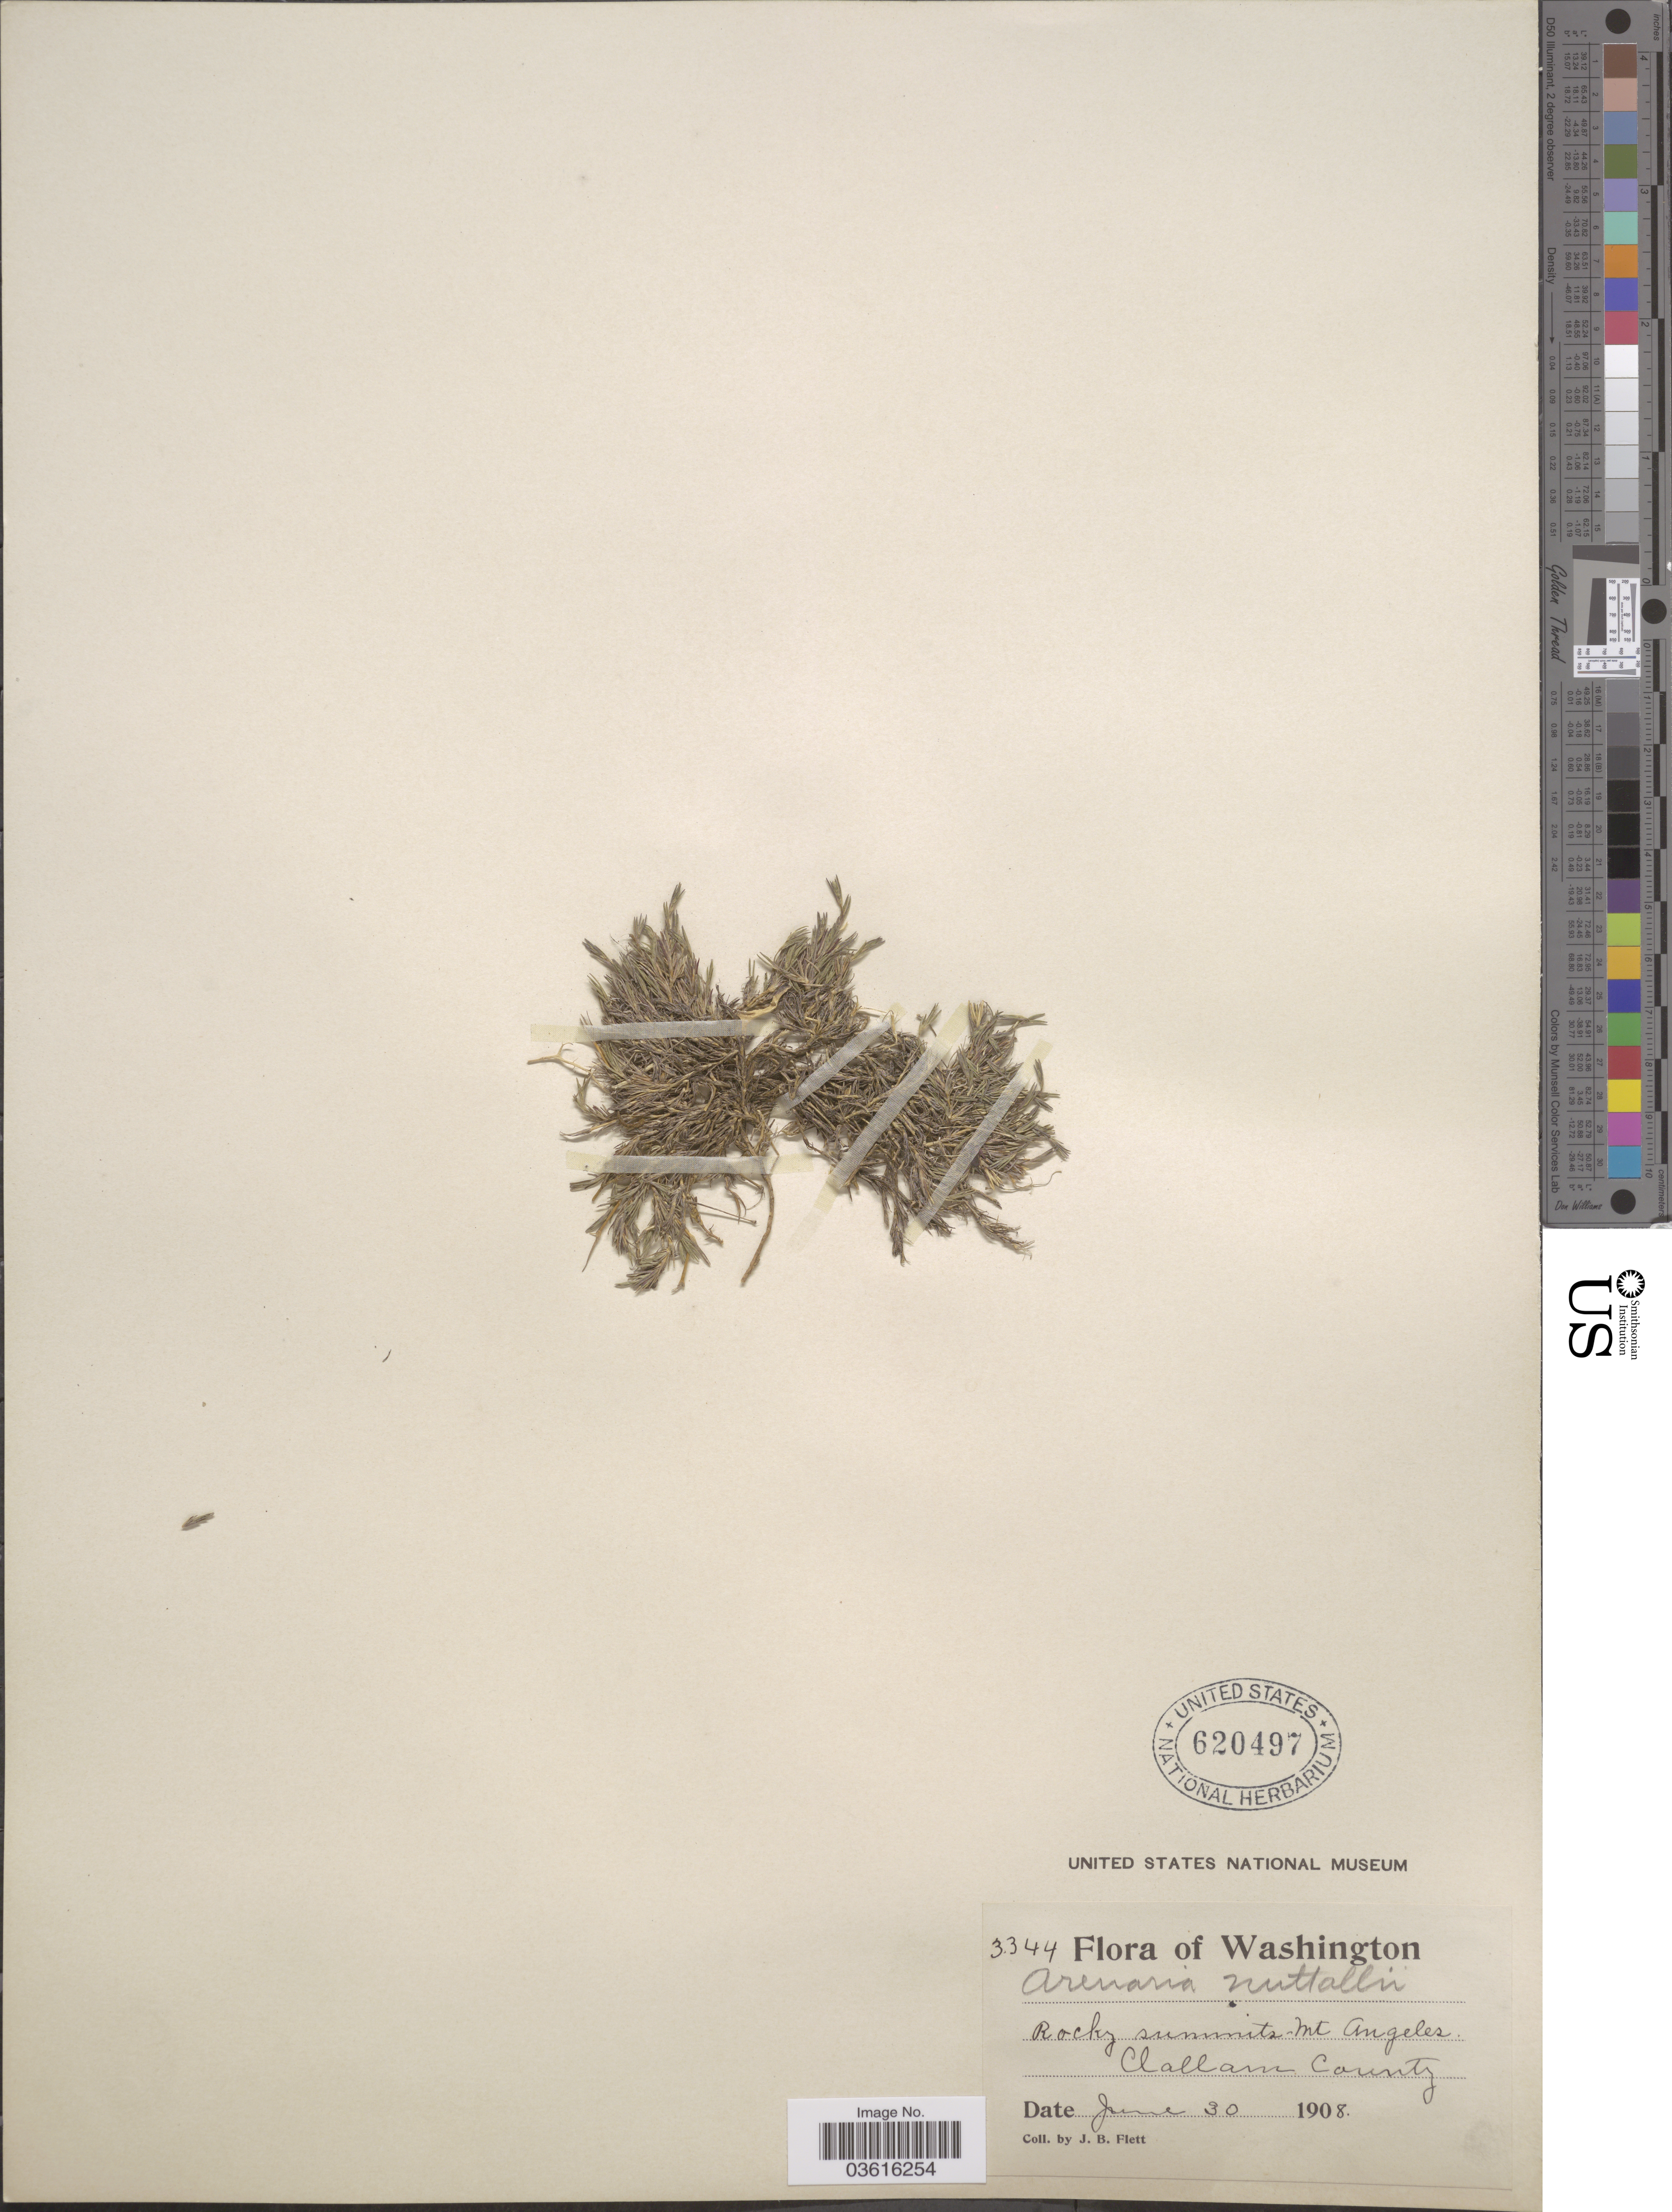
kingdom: Plantae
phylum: Tracheophyta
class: Magnoliopsida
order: Caryophyllales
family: Caryophyllaceae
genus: Minuartia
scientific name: Minuartia nuttallii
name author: (Pax) Briq.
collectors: J. Flett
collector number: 3344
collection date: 1908-06-30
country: United States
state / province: Washington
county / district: Clallam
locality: Rocky summits. Mt Angeles. Clallam County.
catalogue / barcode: US 620497